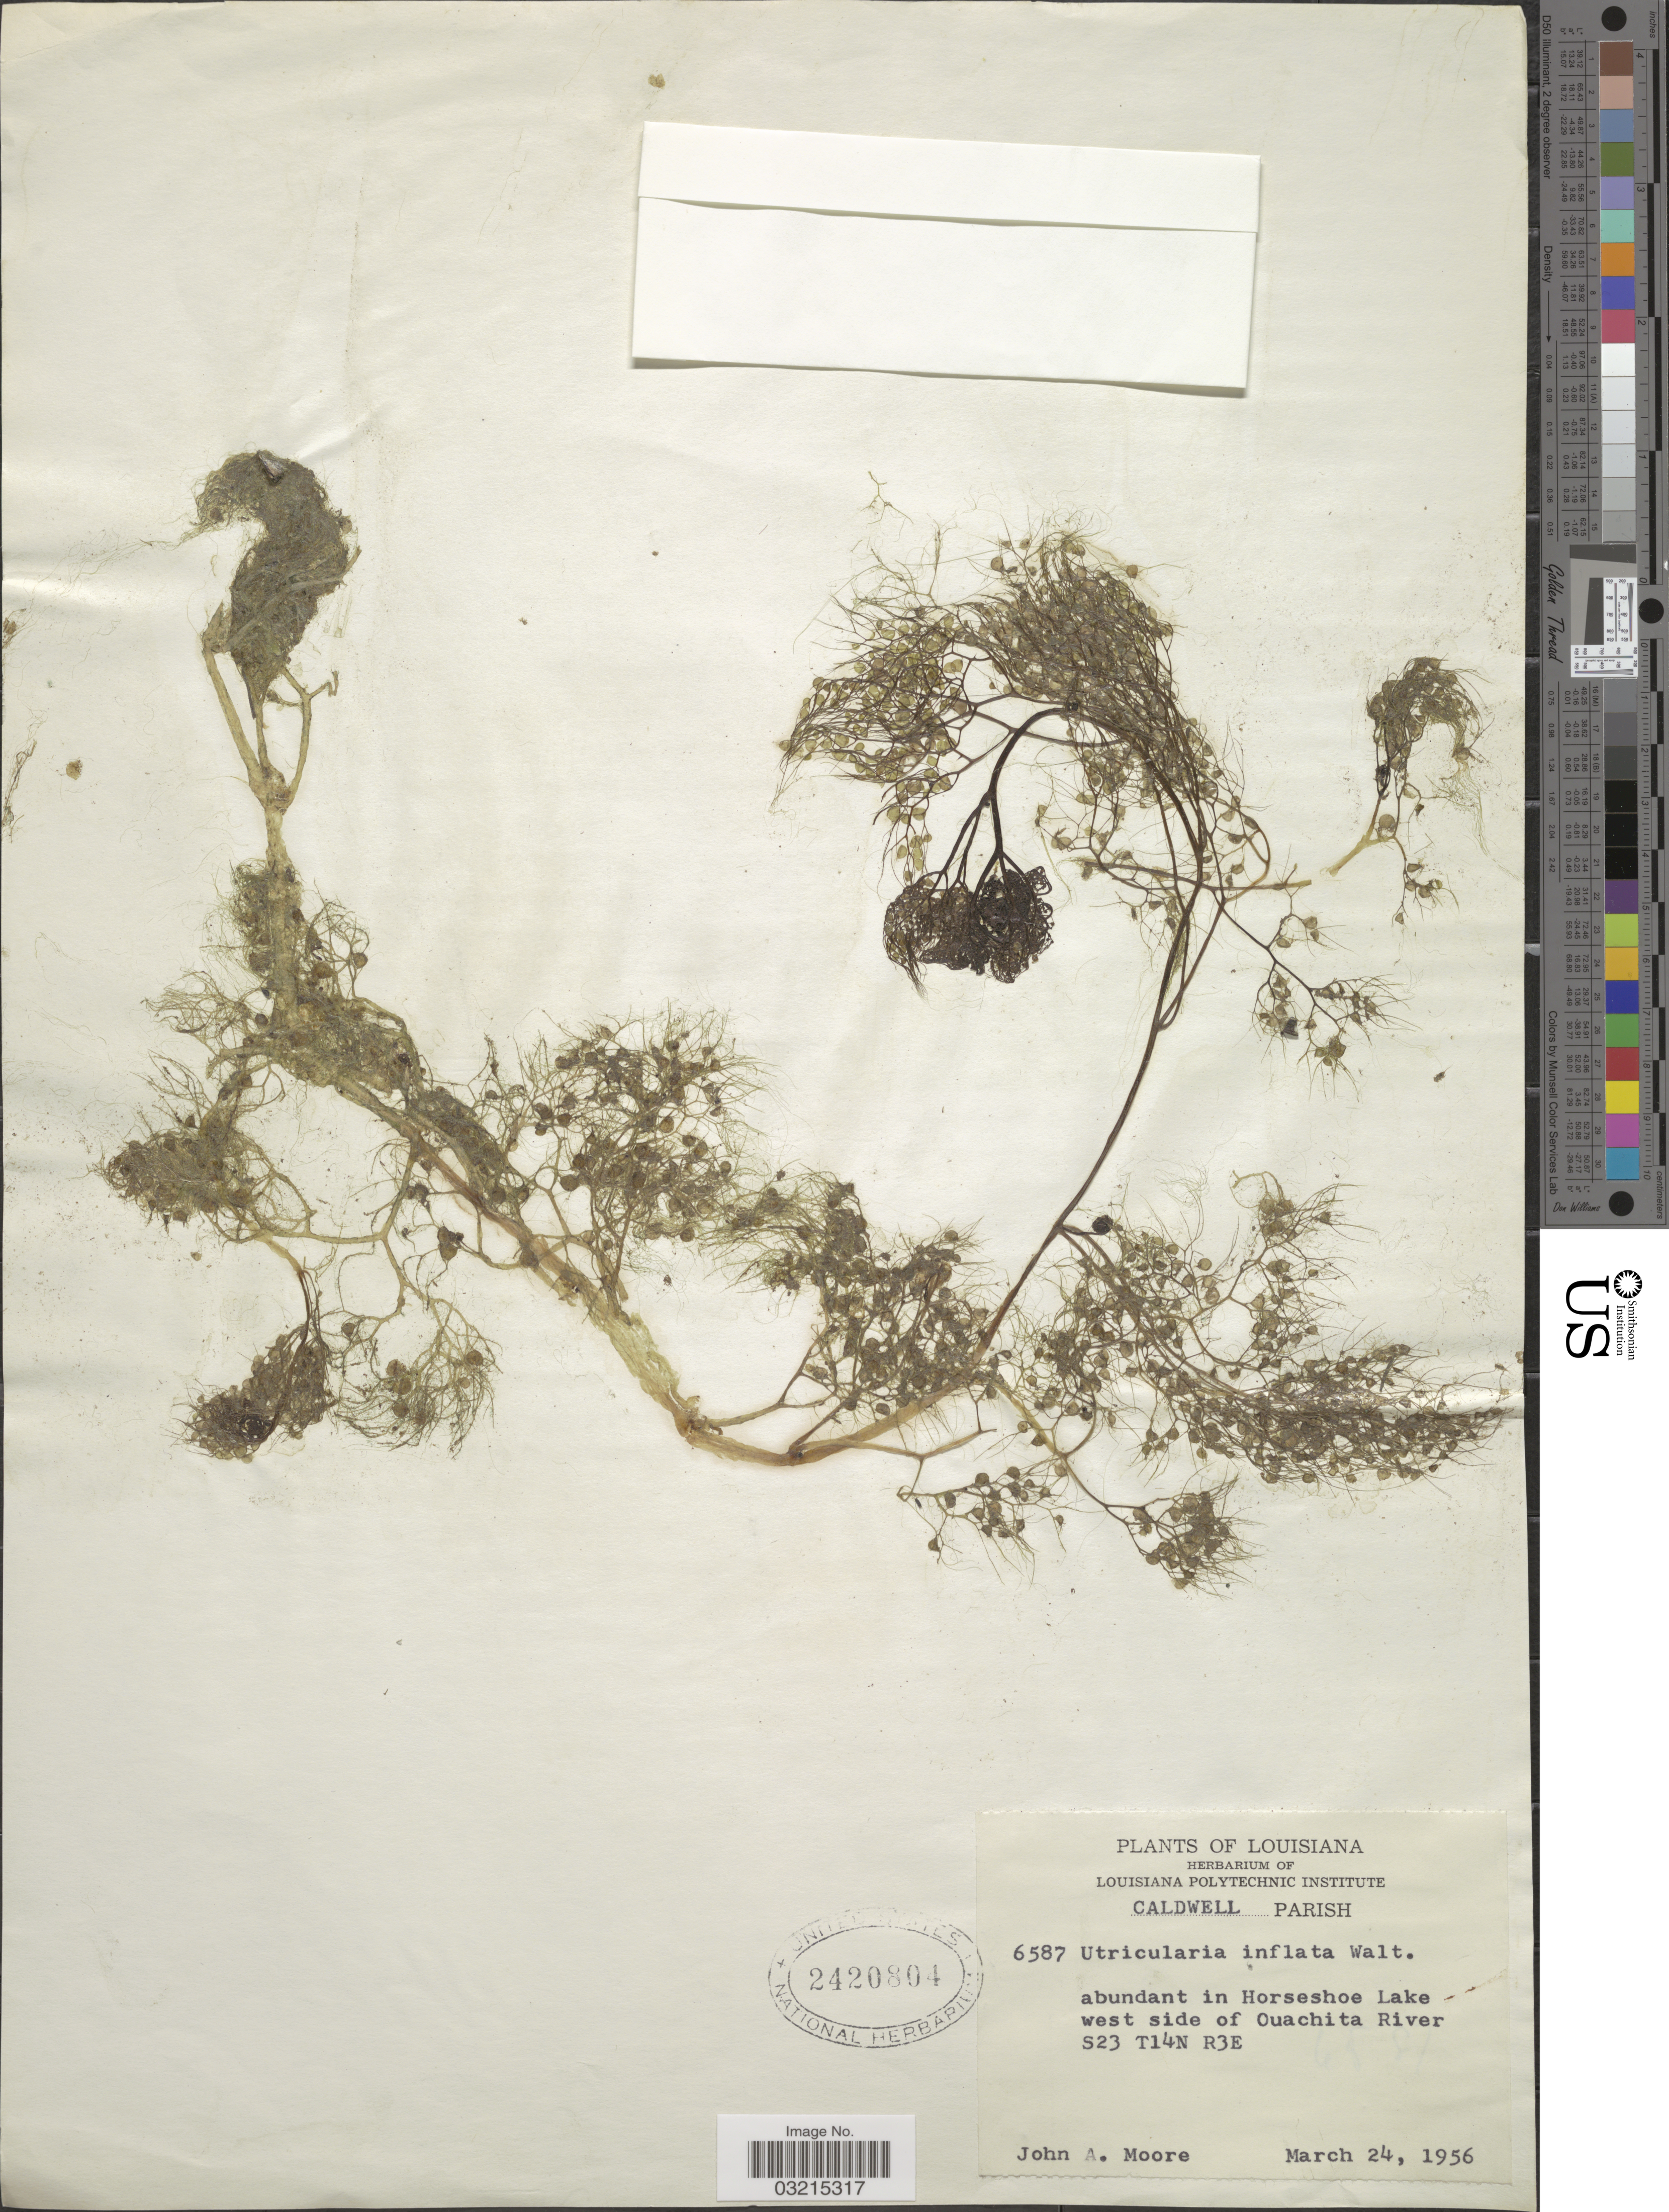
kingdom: Plantae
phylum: Tracheophyta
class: Magnoliopsida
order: Lamiales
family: Lentibulariaceae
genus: Utricularia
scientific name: Utricularia inflata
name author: Walter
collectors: J. A. Moore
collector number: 6587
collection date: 1956-03-24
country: United States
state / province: Louisiana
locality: Caldwell Parish. Abundant in Horseshoe Lake west side of Ouachita River S23 T14N R3E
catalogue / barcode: US 2420804